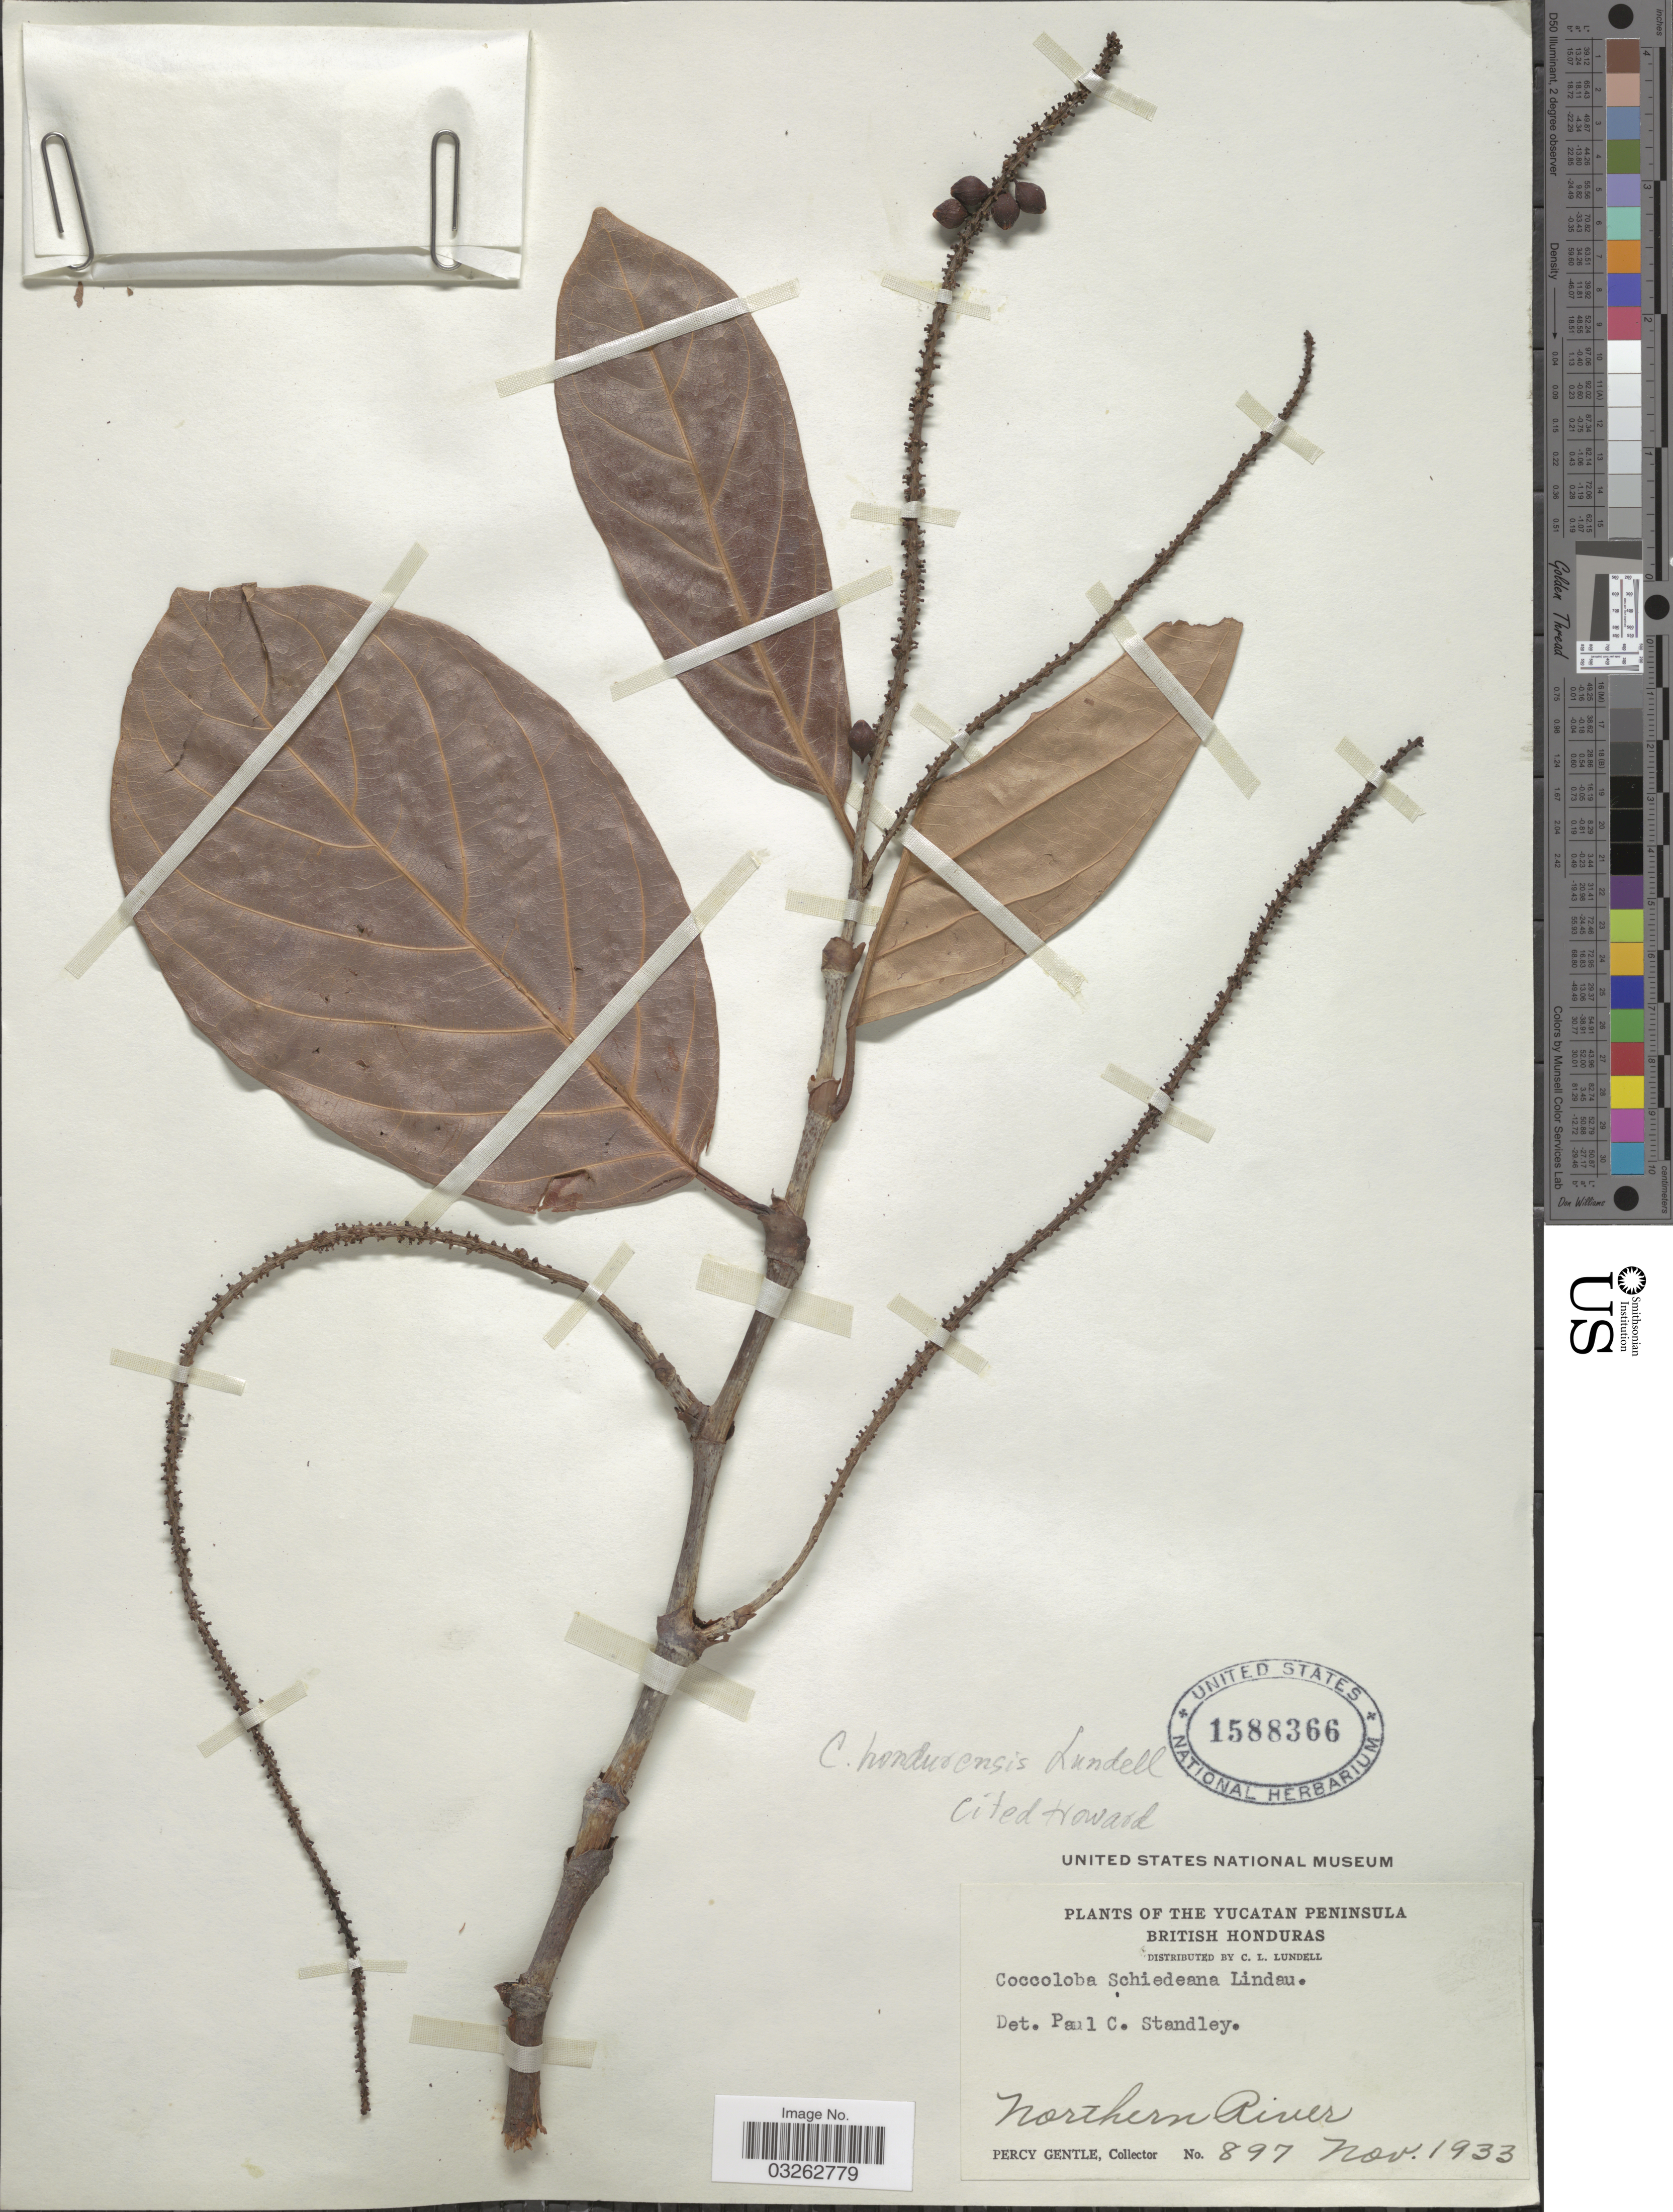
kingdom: Plantae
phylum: Tracheophyta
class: Magnoliopsida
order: Caryophyllales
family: Polygonaceae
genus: Coccoloba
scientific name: Coccoloba hondurensis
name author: Lundell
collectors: P. H. Gentle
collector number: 897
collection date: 1933-11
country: Belize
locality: The Yucatan Peninsula. British Honduras. Northern River.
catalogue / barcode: US 1588366